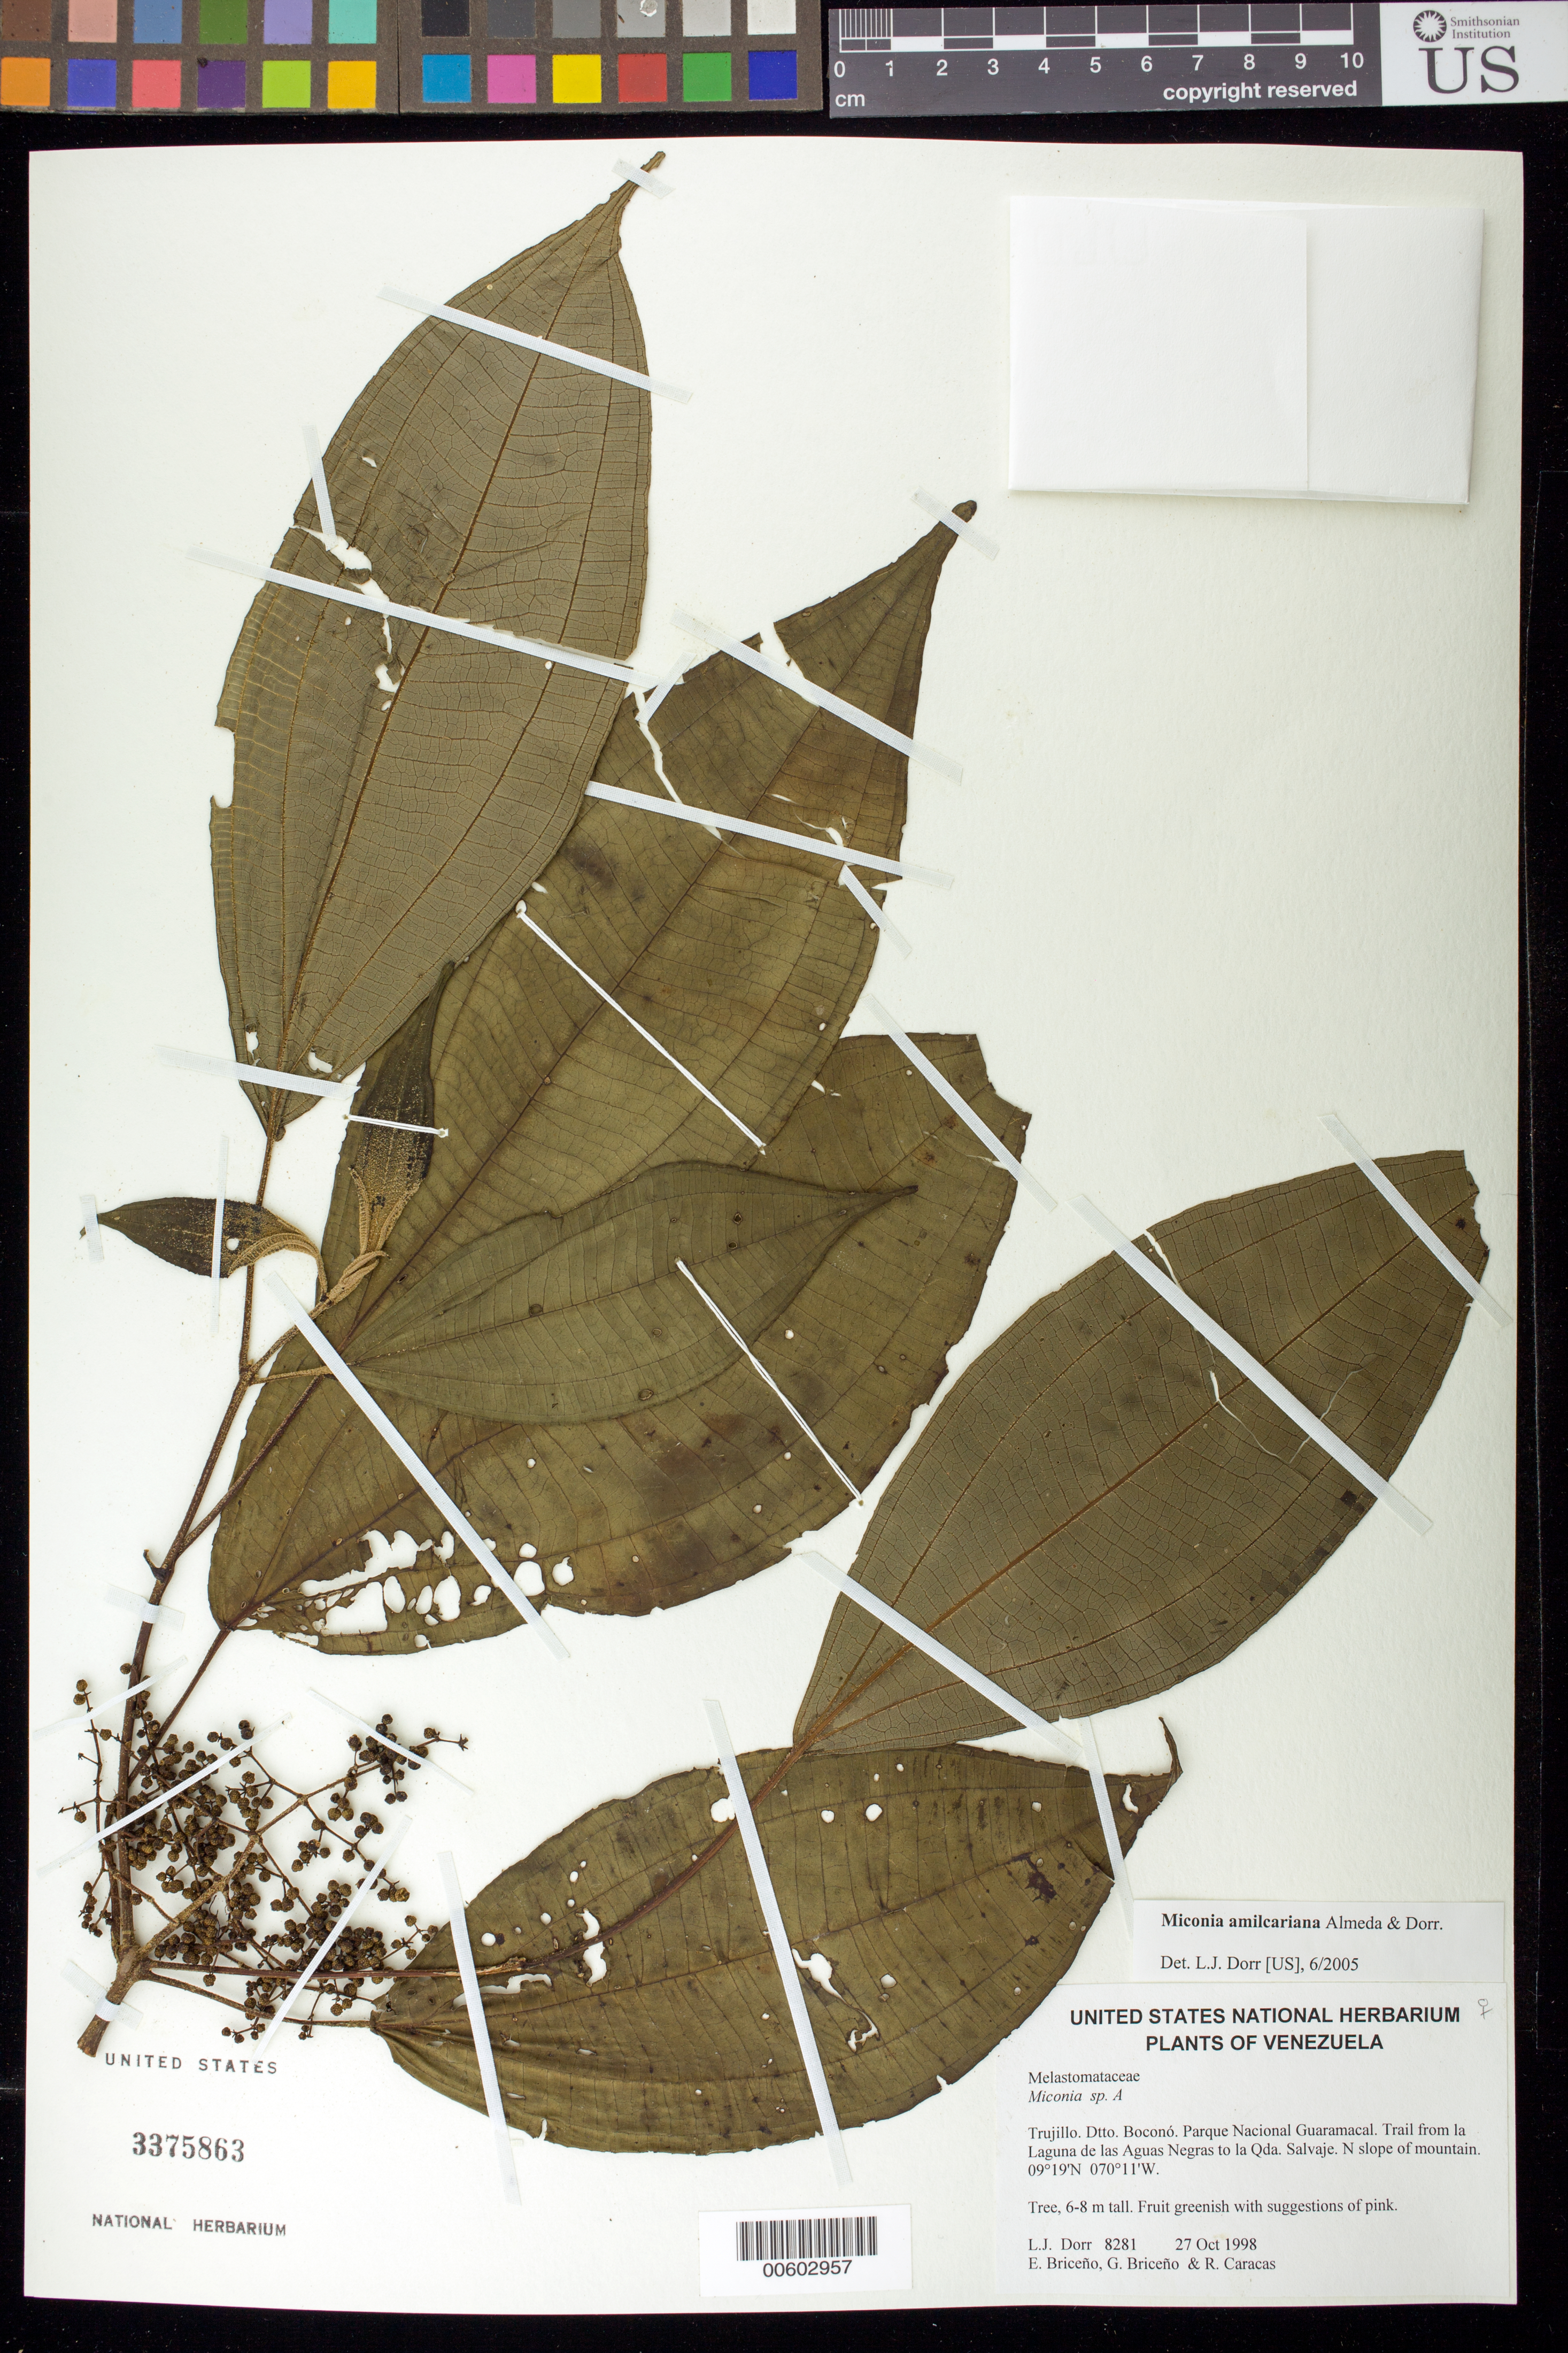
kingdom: Plantae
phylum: Tracheophyta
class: Magnoliopsida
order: Myrtales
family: Melastomataceae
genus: Miconia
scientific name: Miconia sp. a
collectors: L. J. Dorr, E. Briceño, G. Briceño & R. Caracas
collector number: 8281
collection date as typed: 27 Oct 1998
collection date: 1998-10-27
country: Venezuela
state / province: Trujillo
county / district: Boconó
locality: Parque Nacional Guaramacal. Trail from la Laguna de las Aguas Negras to la Qda. Salvaje. N slope of mountain.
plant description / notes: AAU, PORT, US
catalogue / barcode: US 3375863